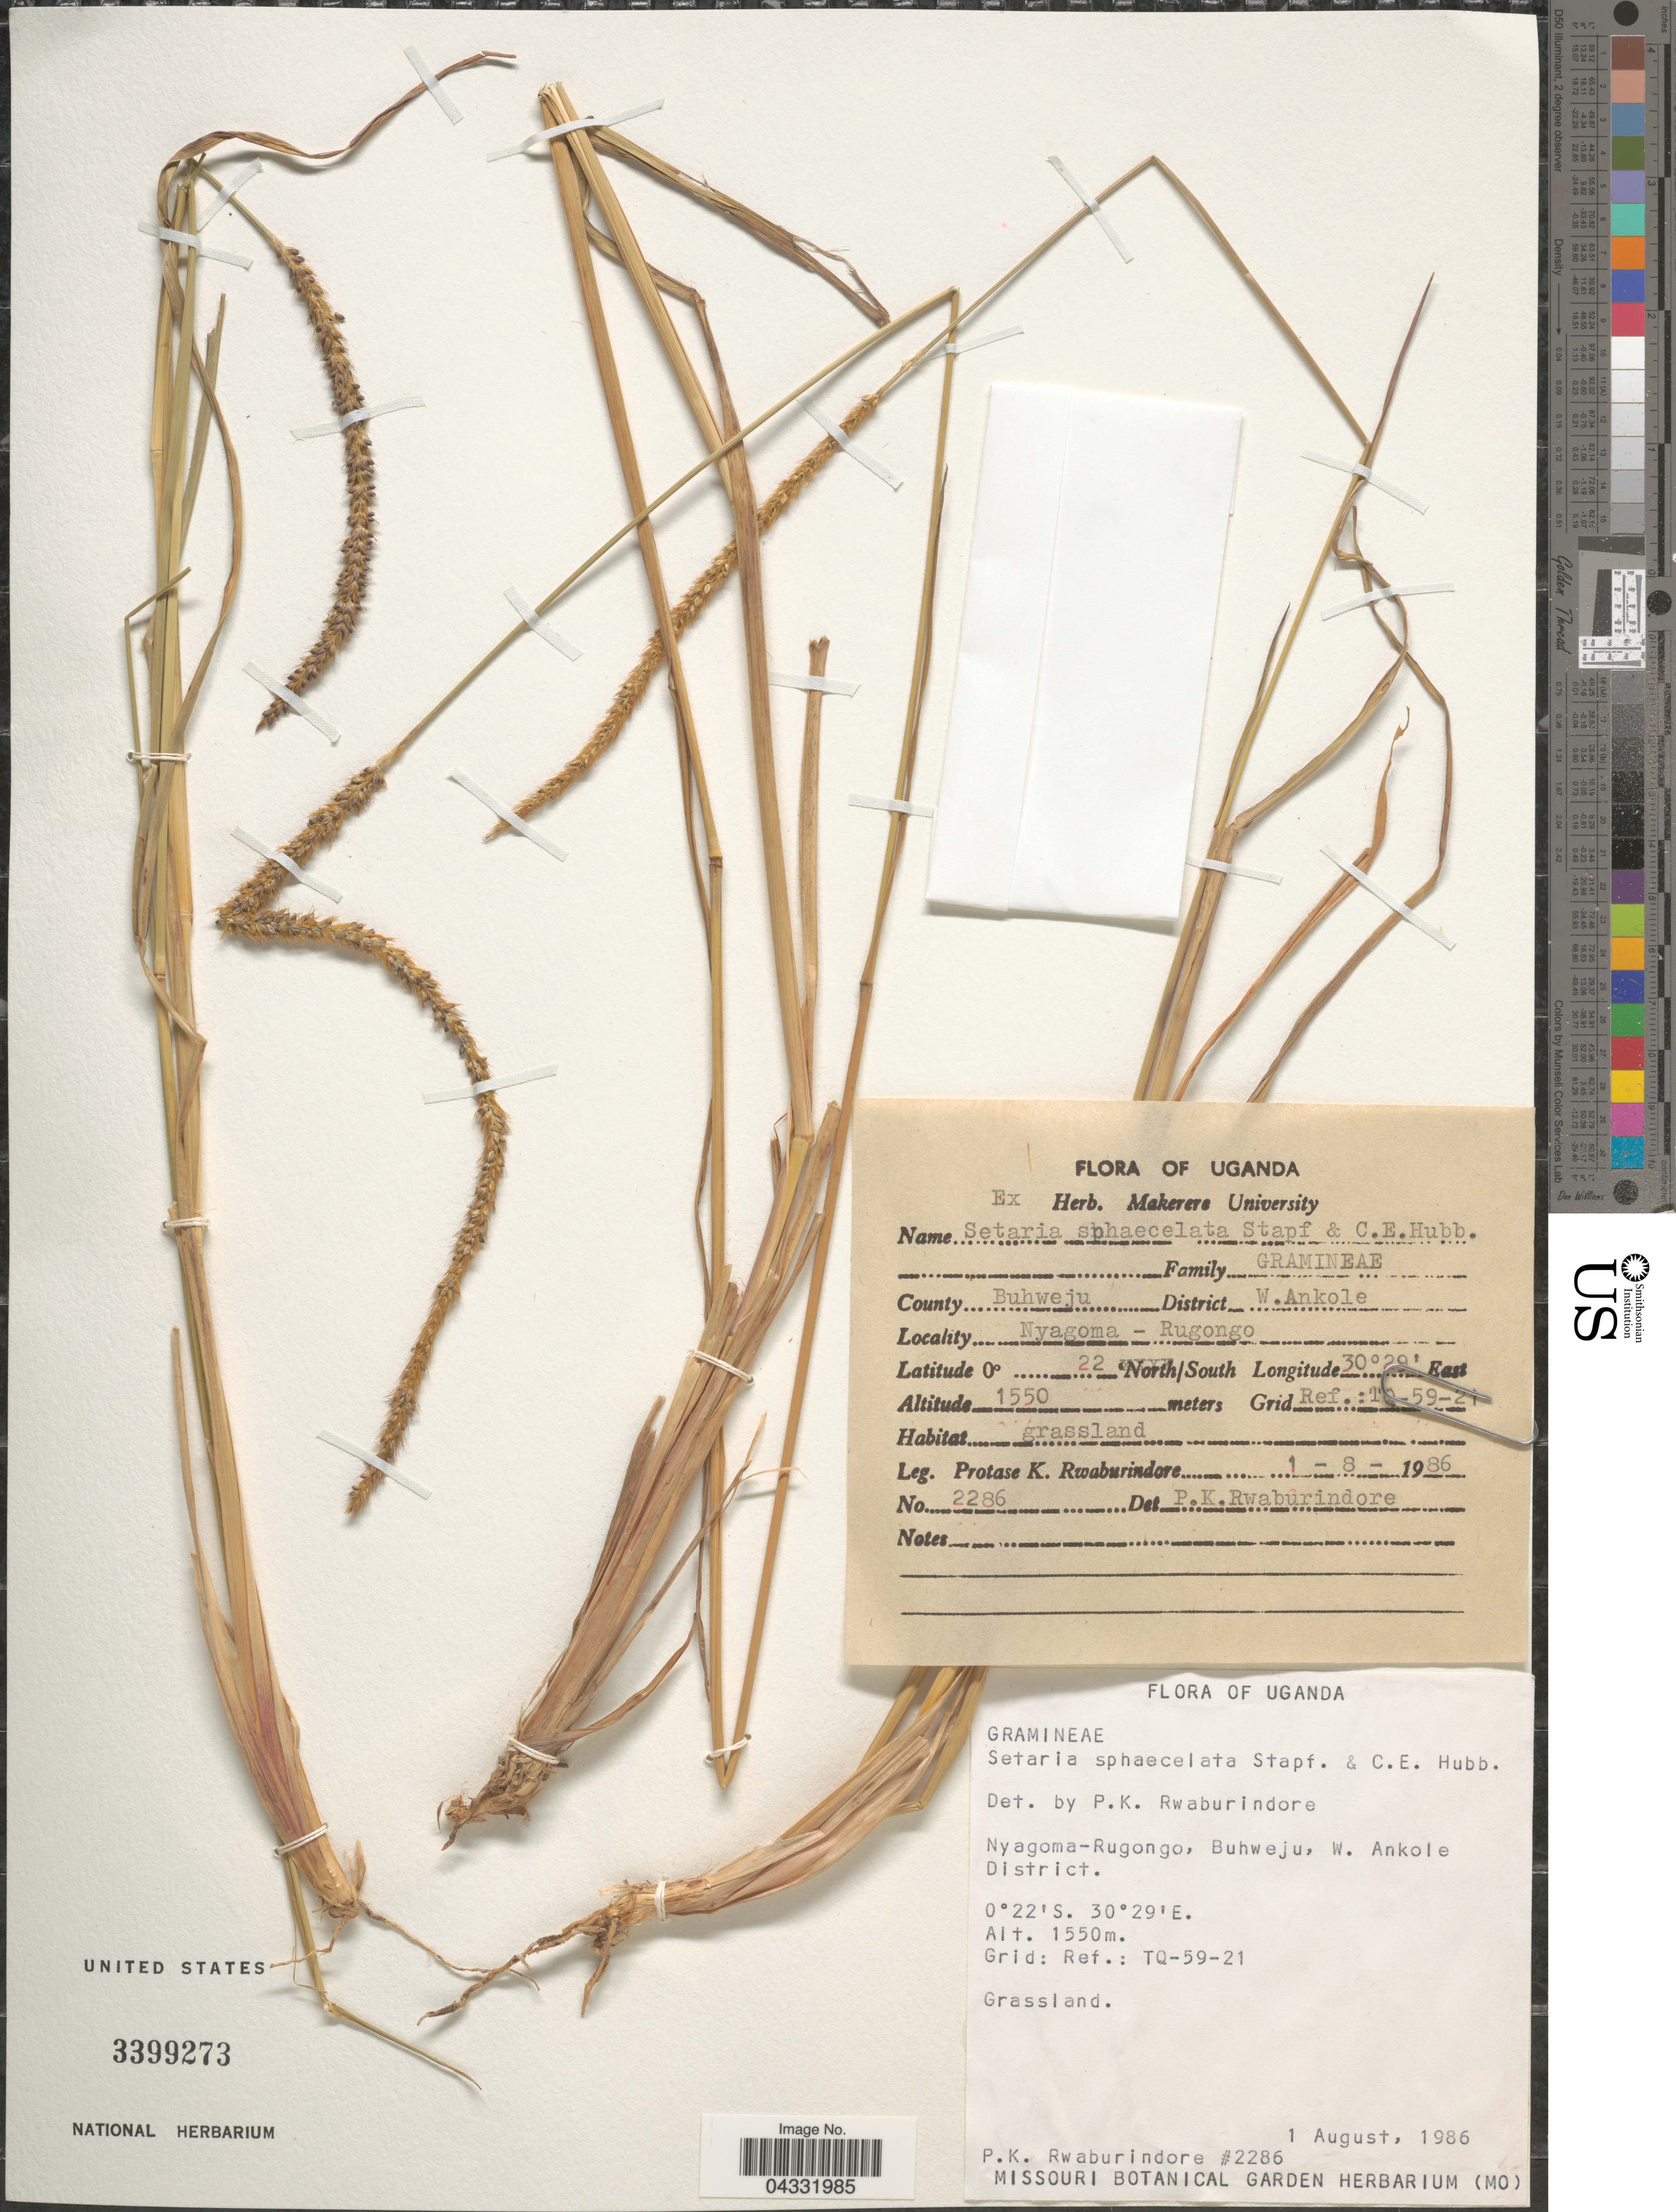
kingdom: Plantae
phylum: Tracheophyta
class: Liliopsida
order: Poales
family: Poaceae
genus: Setaria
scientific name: Setaria sphacelata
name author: (Schumach.) Stapf & Hubb. ex Moss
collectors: P. Rwaburindore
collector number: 2286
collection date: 1986-08-01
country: Uganda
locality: Nyagoma-Rugongo, County Buhweju, W. Ankole District. Grid. Ref.: TQ-59-21.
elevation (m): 1550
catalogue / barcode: US 3399273